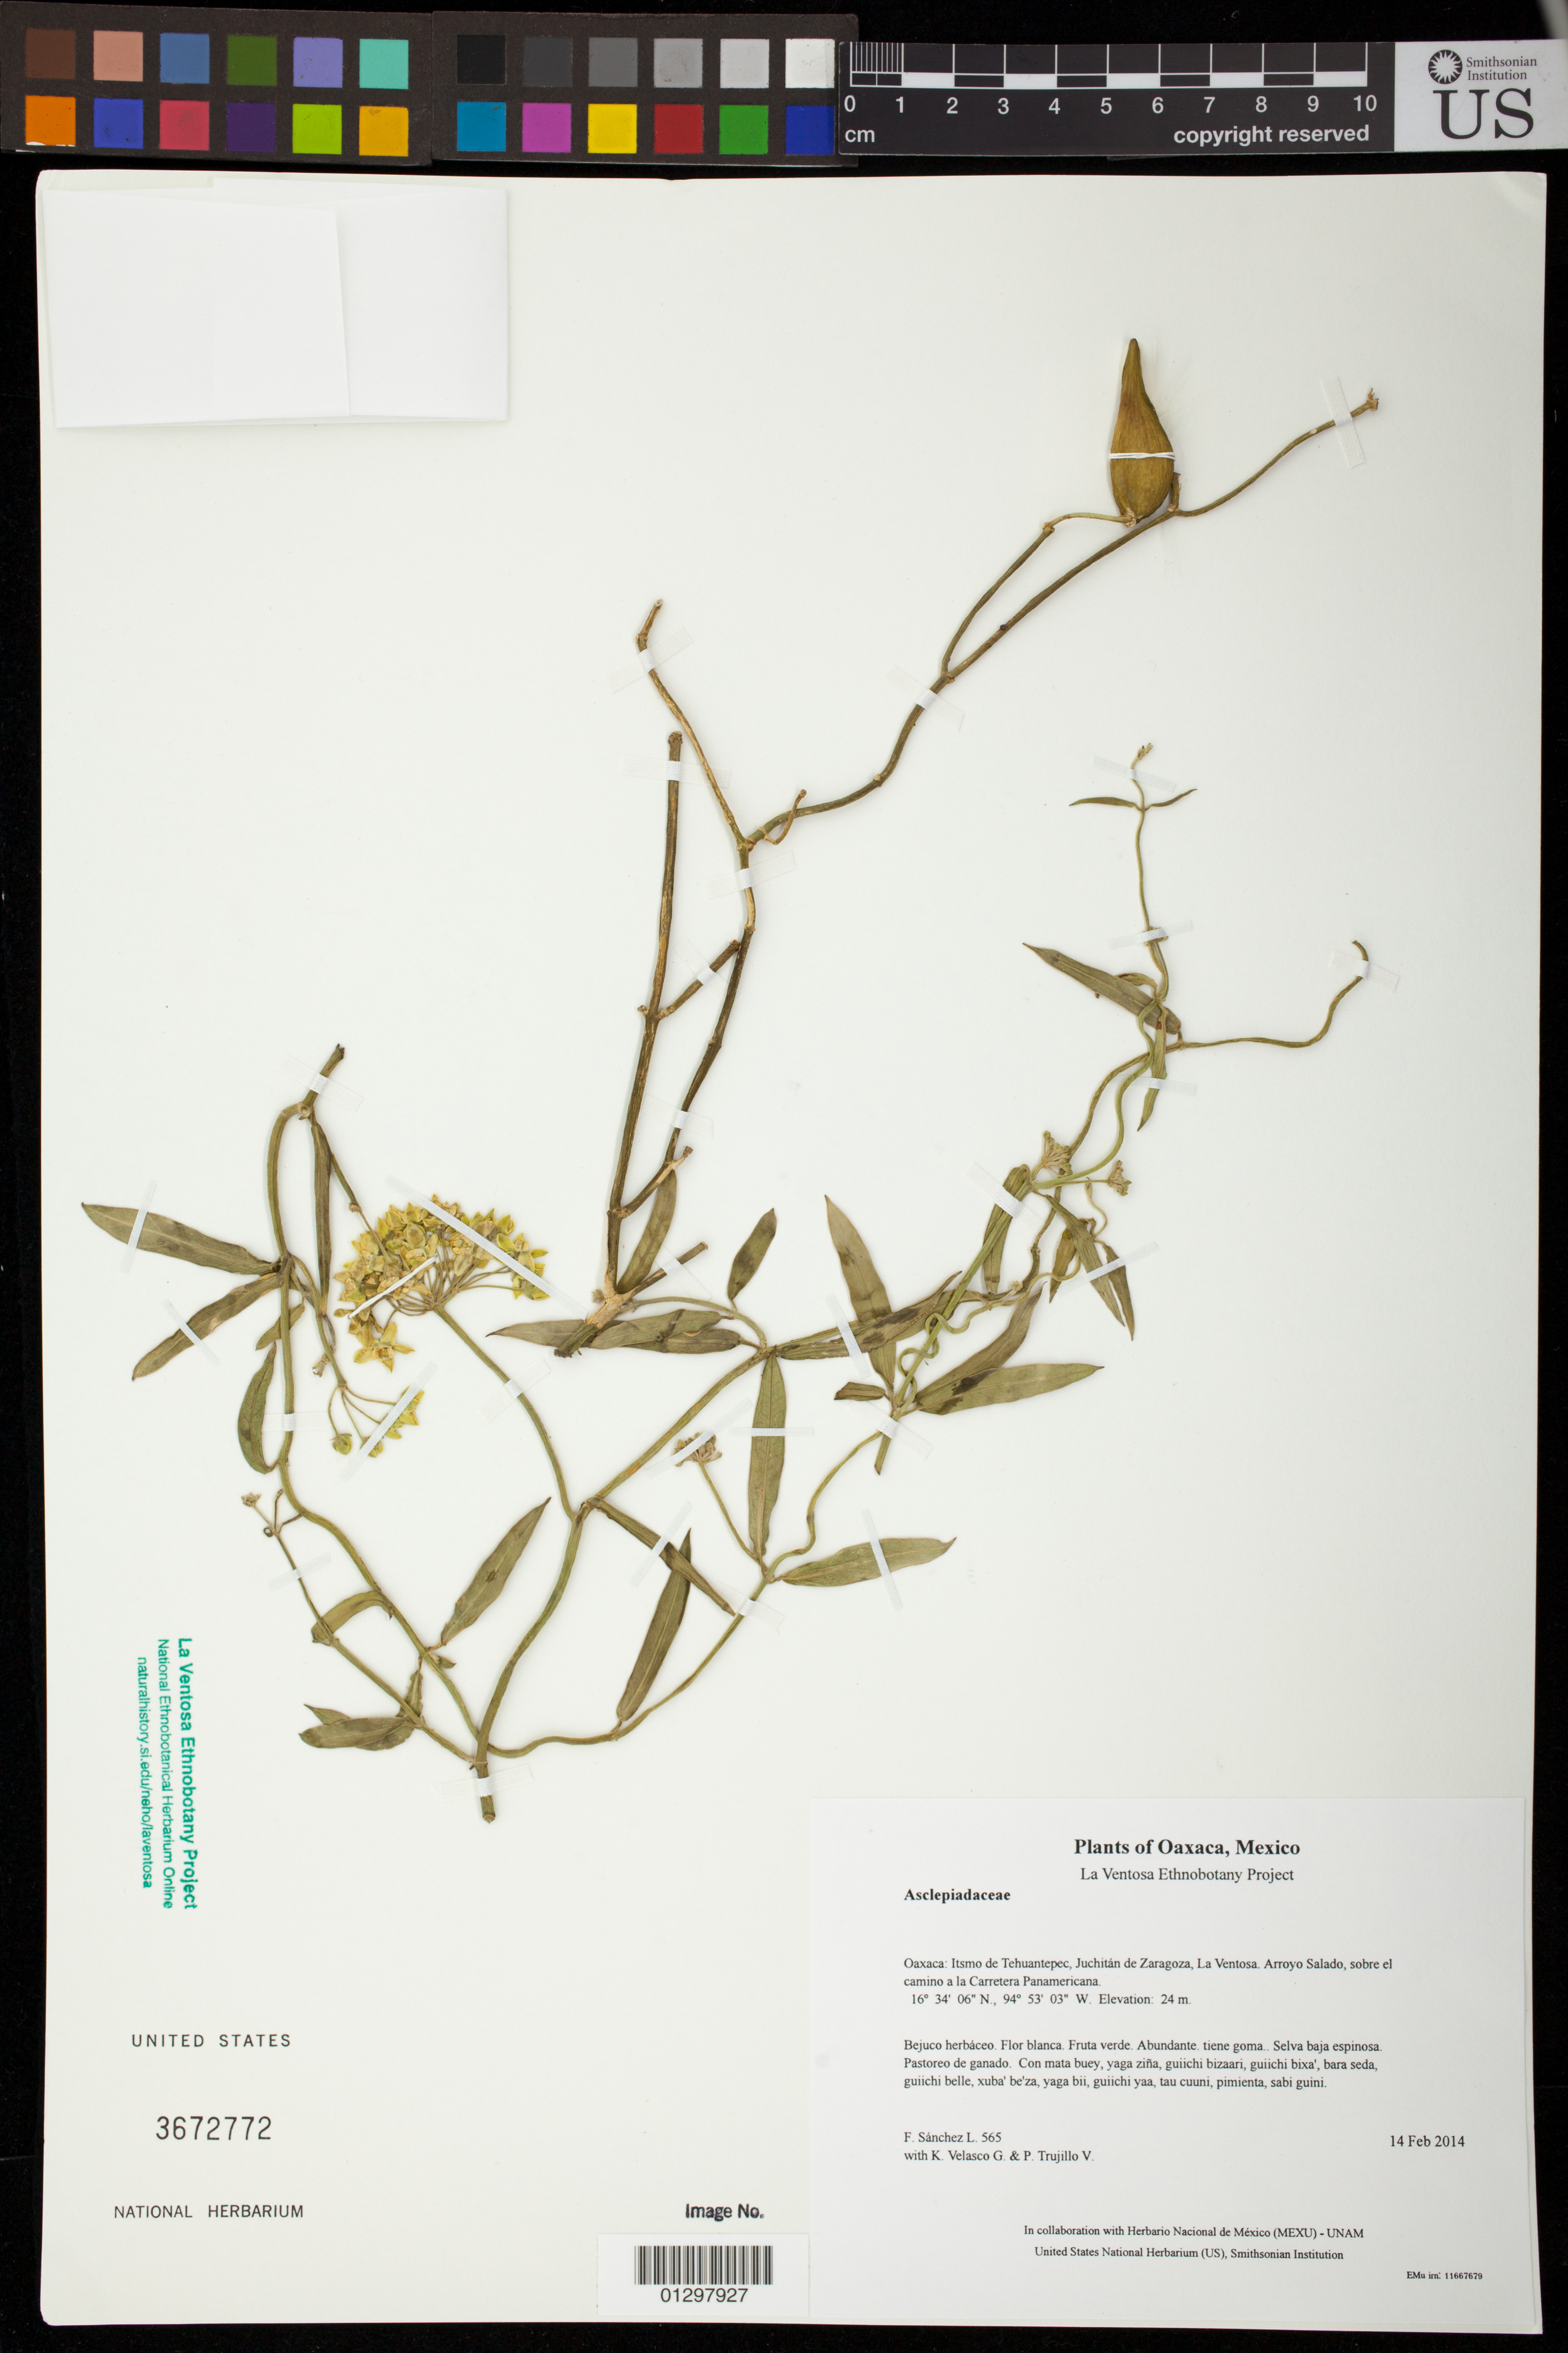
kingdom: Plantae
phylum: Tracheophyta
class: Magnoliopsida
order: Gentianales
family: Apocynaceae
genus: Sarcostemma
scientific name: Sarcostemma clausum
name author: (Jacq.) Schult.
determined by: Lozada, L.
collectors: F. Sánchez L., K. Velasco G. & P. Trujillo V.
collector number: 565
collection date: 2014-02-14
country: Mexico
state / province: Oaxaca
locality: Itsmo de Tehuantepec, Juchitán de Zaragoza, La Ventosa. Arroyo Salado, sobre el camino a la Carretera Panamericana.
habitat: Selva baja espinosa. Pastoreo de ganado.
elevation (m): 24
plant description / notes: JEBOT, MEXU, SERO, US; Luba'. Guie' naquichi'. Cuaananaxhi naga'. Stale.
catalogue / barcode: US 3672772